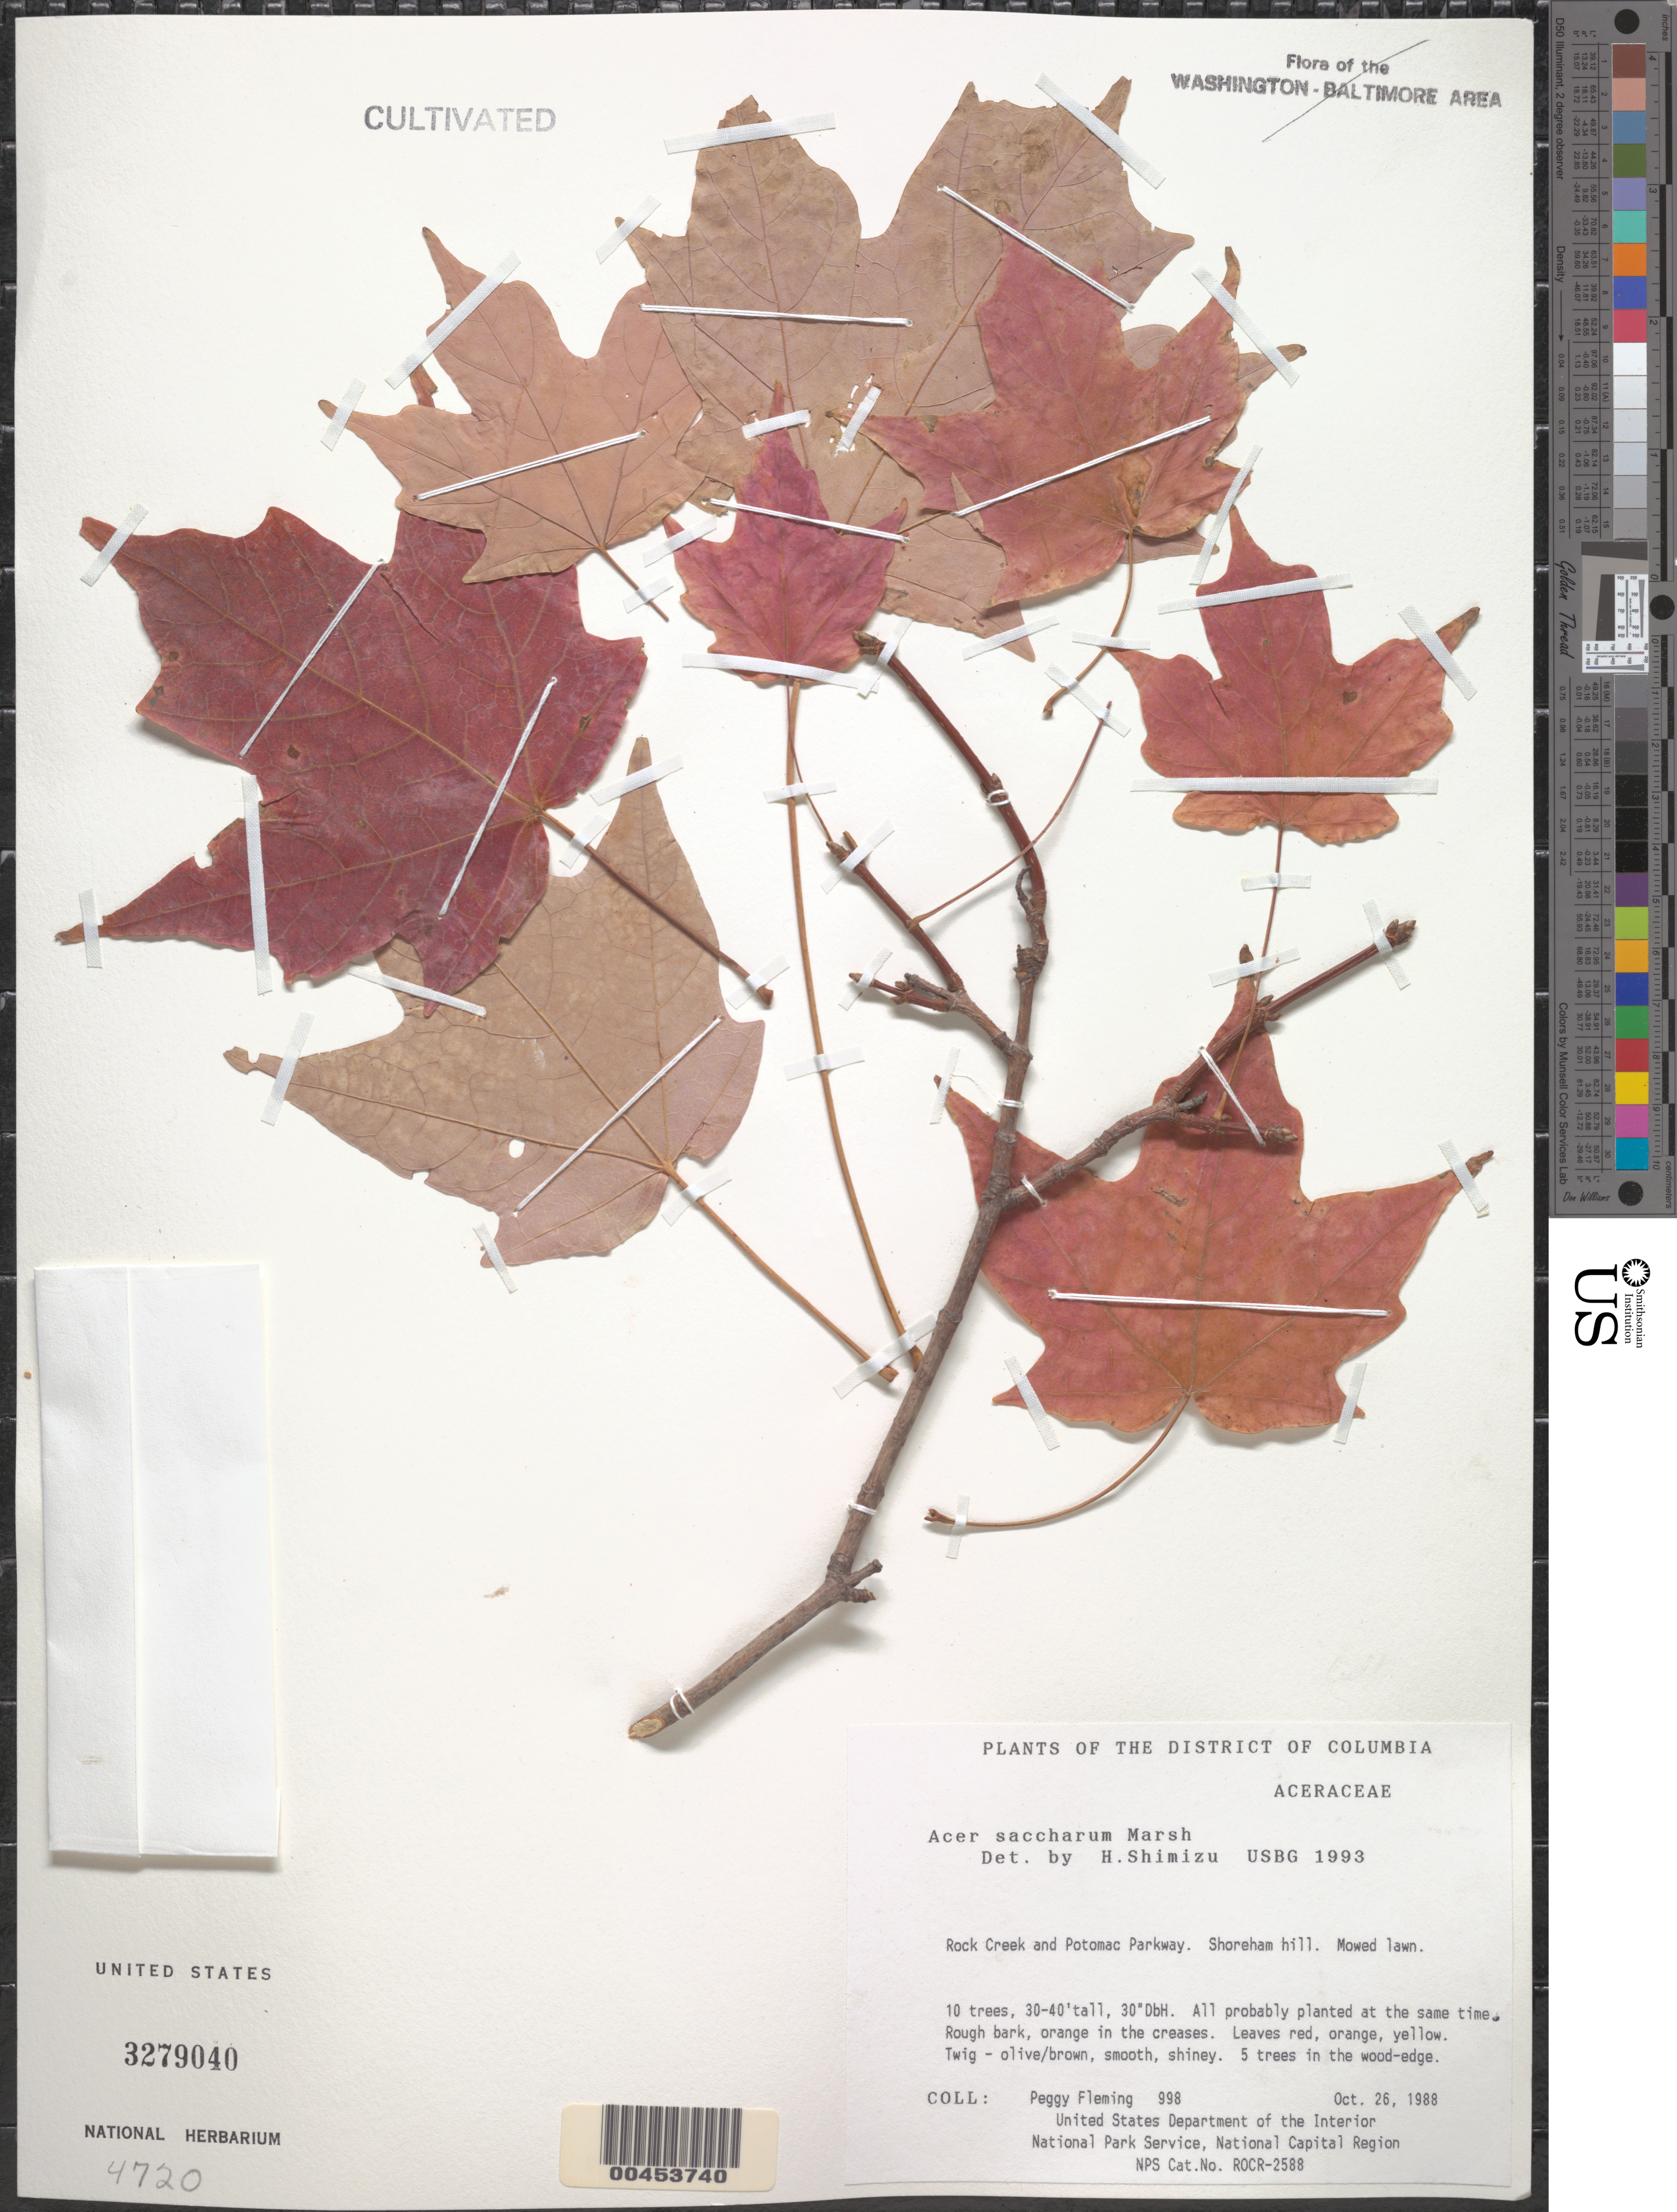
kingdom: Plantae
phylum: Tracheophyta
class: Magnoliopsida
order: Sapindales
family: Sapindaceae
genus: Acer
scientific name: Acer saccharum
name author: Marshall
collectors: P. Fleming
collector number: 998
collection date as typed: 26 Oct 1988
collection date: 1988-10-26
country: United States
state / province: District of Columbia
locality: Rock Creek and Potomac Parkway, Shoreham Hill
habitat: Mowed lawn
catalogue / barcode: US 3279040